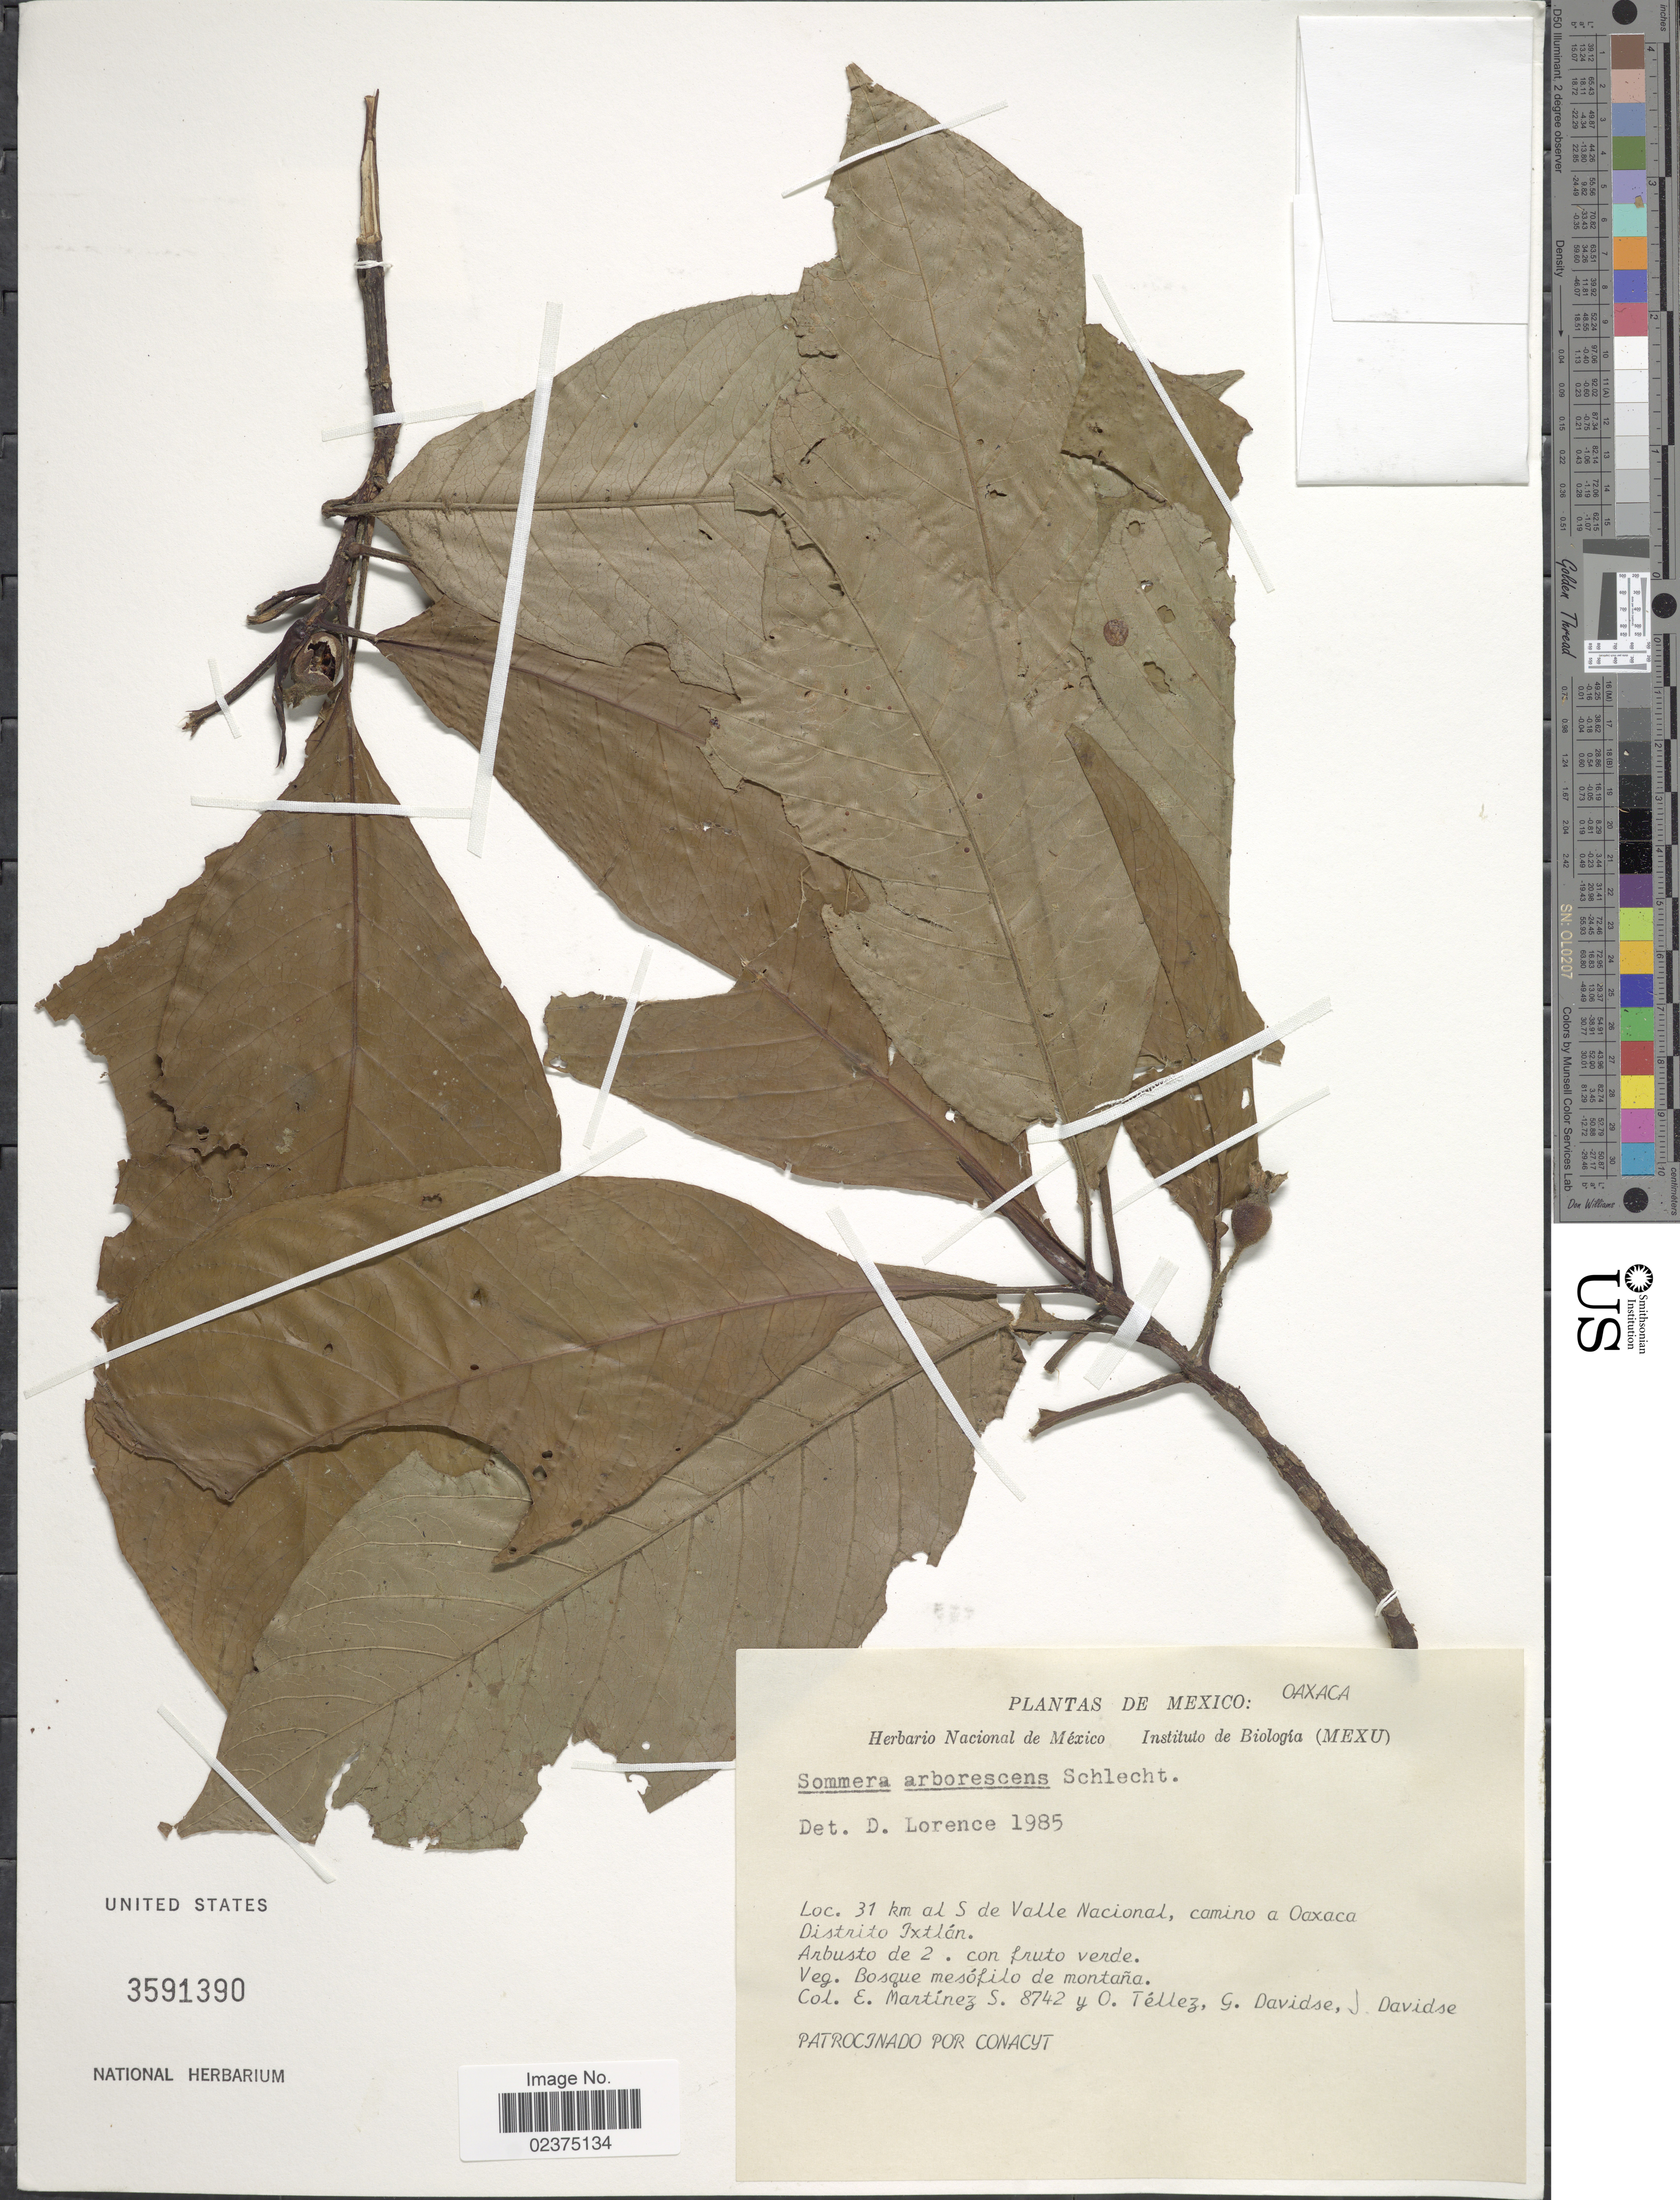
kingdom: Plantae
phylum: Tracheophyta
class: Magnoliopsida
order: Gentianales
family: Rubiaceae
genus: Sommera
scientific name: Sommera arborescens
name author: Schltdl.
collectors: E. M. Martínez S., O. Tellez, G. Davidse & J. Davidse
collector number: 8742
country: Mexico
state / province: Oaxaca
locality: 31 km al S de Valle Nacionl, camino a Oaxaca, Distrito Ixtlan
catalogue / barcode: US 3591390